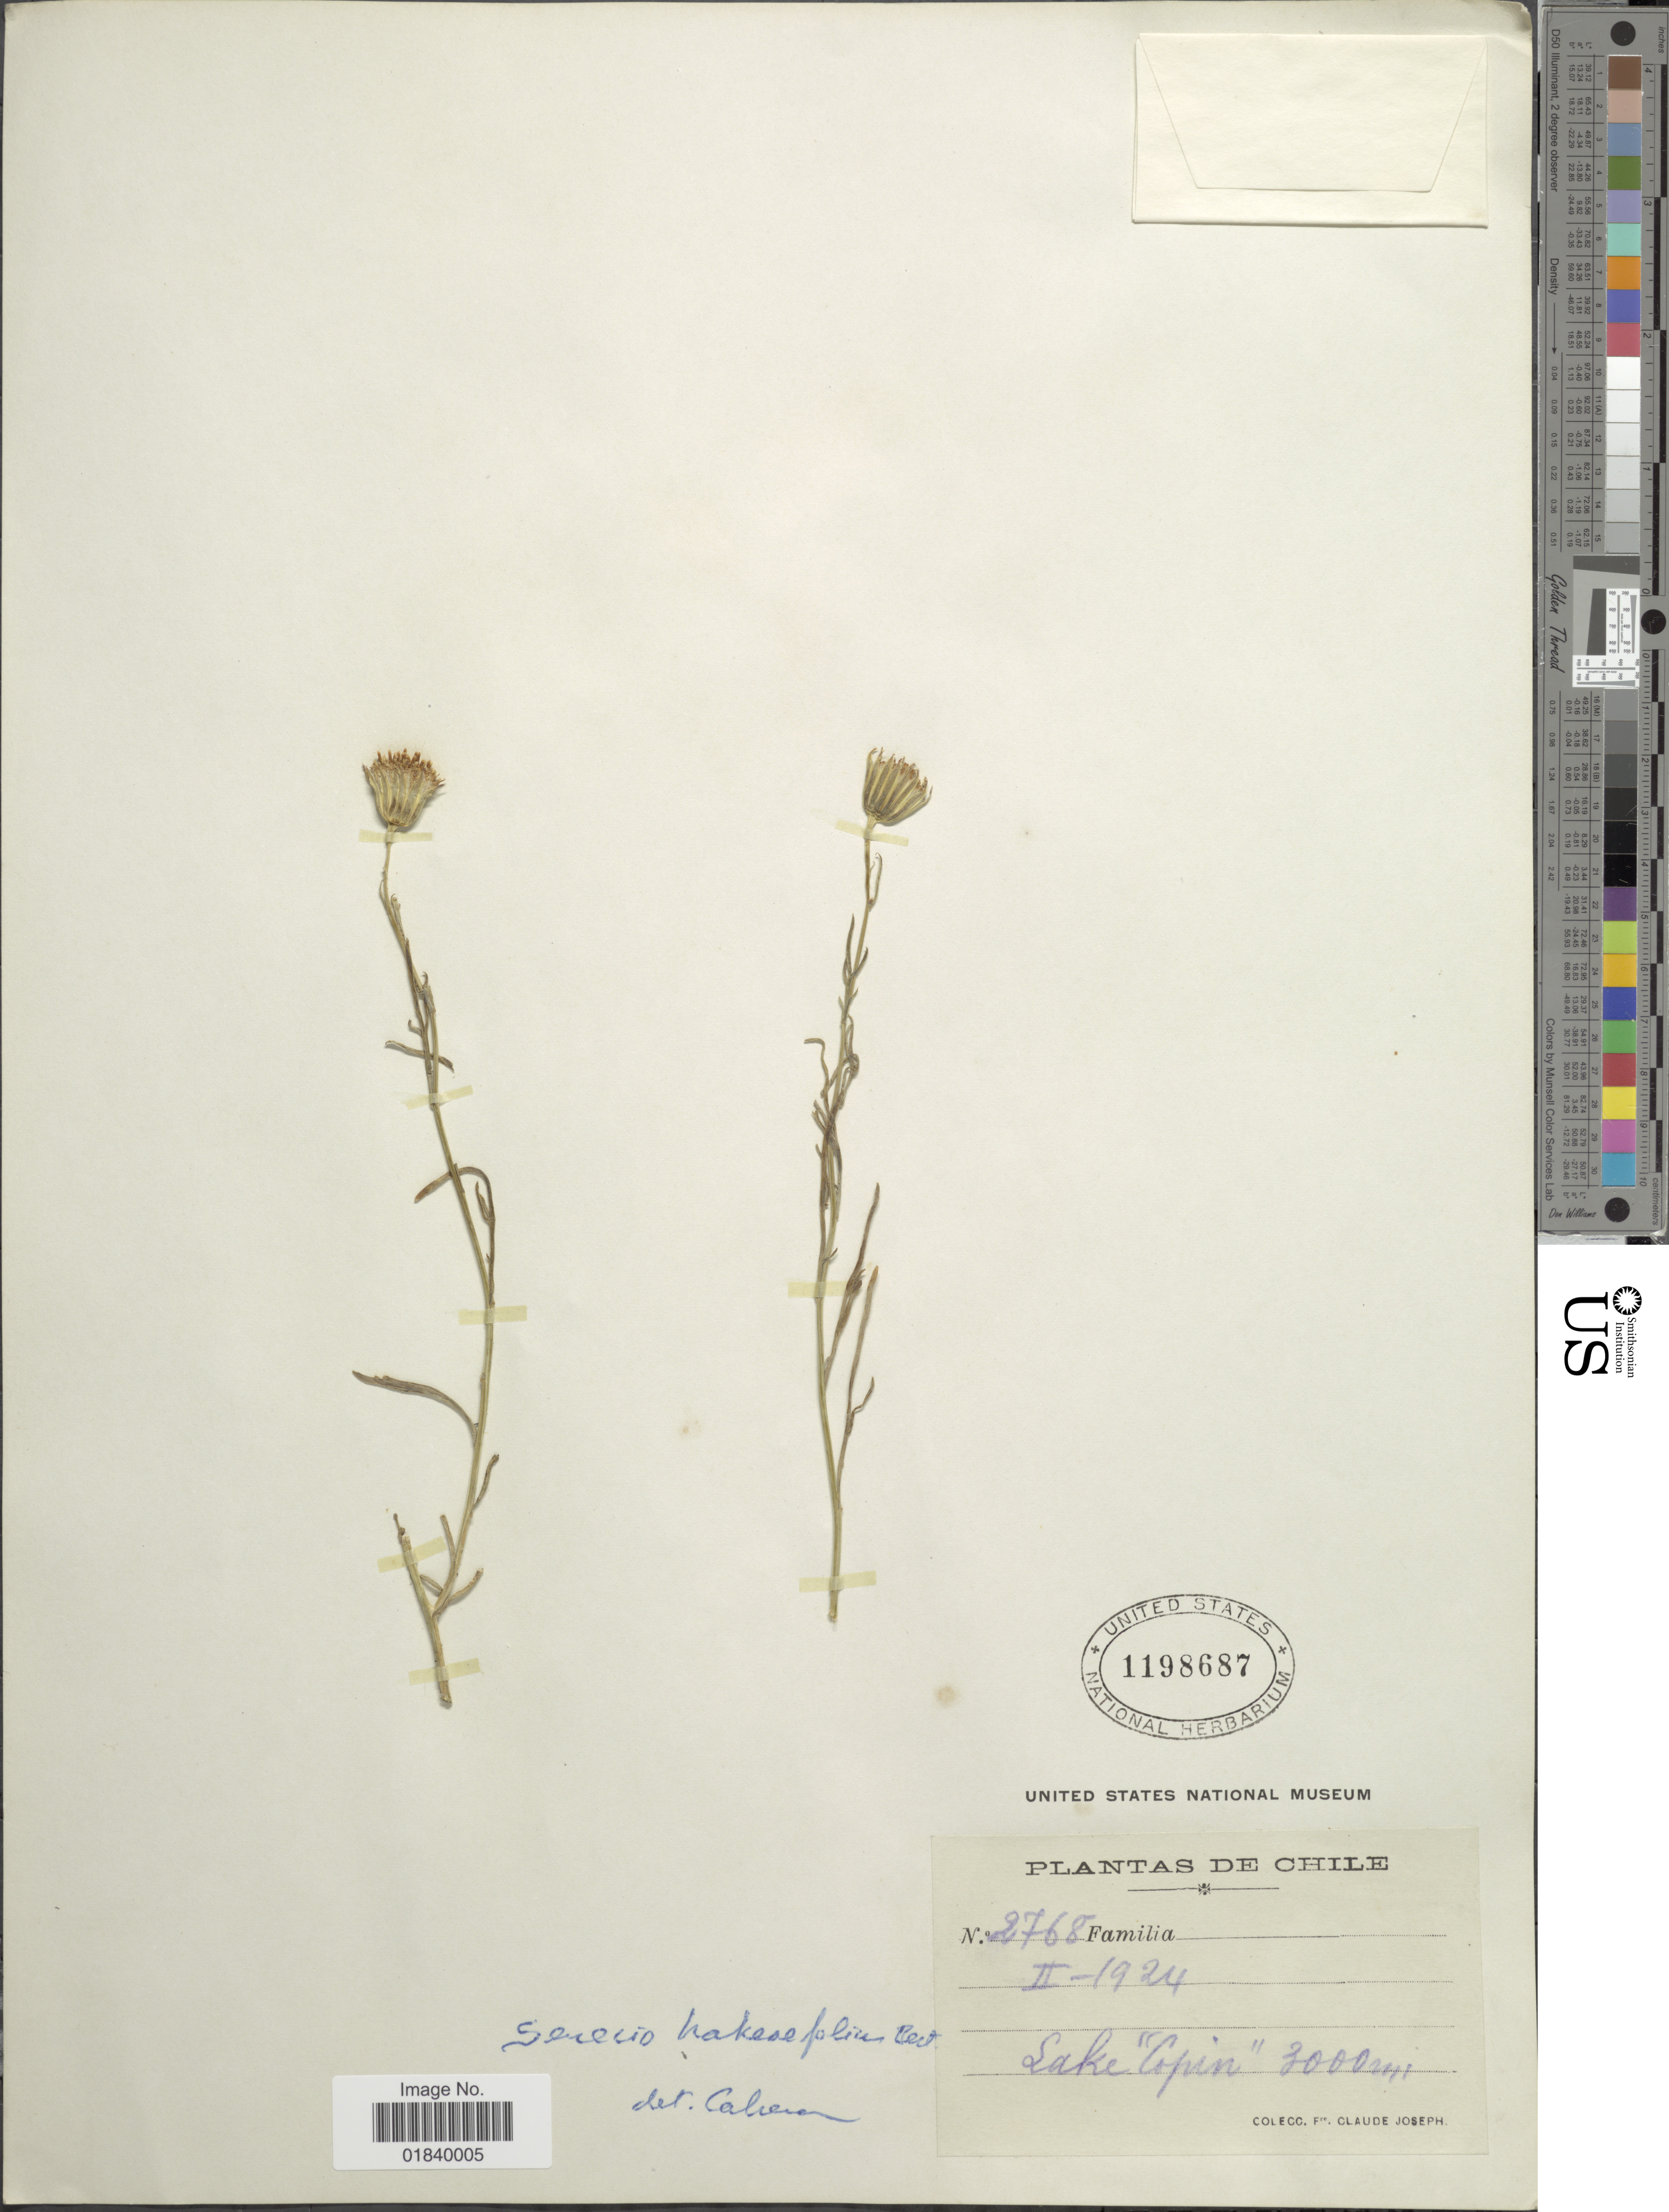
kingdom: Plantae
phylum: Tracheophyta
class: Magnoliopsida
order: Asterales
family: Asteraceae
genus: Senecio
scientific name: Senecio hakeifolius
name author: Bertero ex DC.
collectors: Bro. Claude-Joseph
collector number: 2768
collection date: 1924-02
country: Chile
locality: Lake "Copin".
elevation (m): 3000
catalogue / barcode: US 1198687